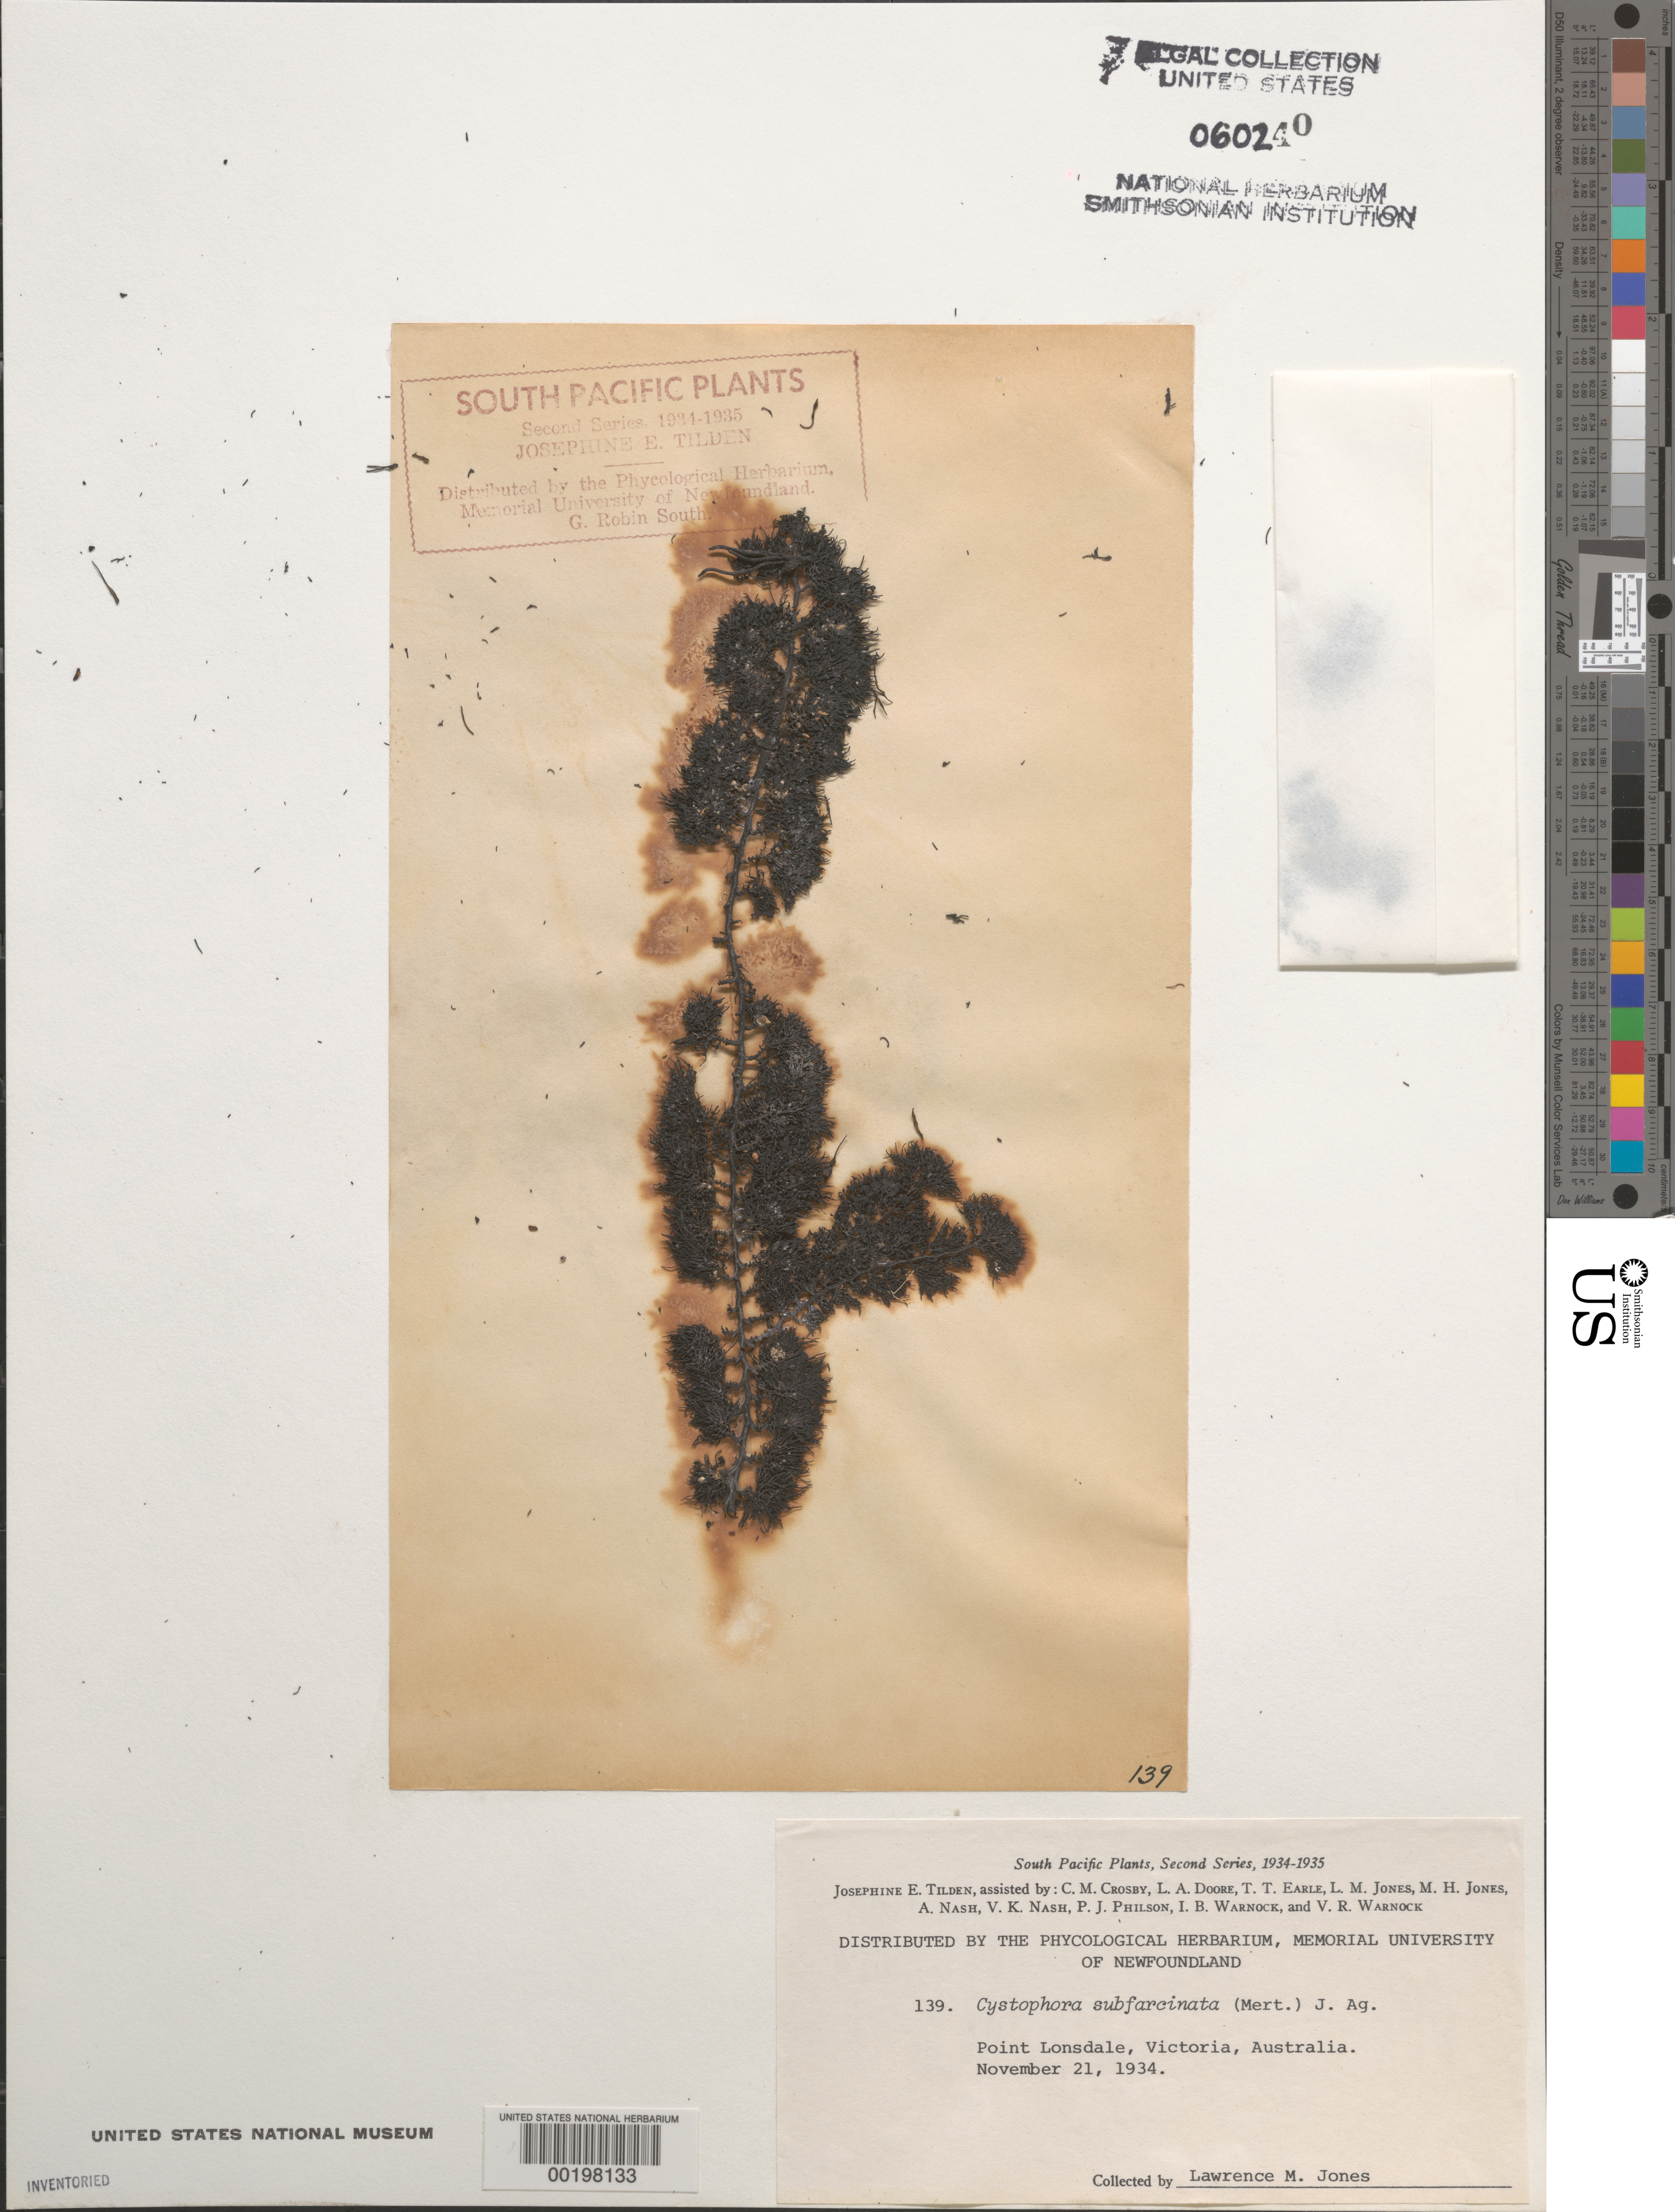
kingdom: Chromista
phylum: Ochrophyta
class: Phaeophyceae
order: Fucales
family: Sargassaceae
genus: Cystophora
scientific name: Cystophora subfarcinata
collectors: L. M. Jones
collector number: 139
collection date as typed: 21 Nov 1934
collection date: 1934-11-21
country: Australia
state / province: Victoria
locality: Point lonsdale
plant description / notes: Tilden, South Pacific Plants, Second Series, 1934-1935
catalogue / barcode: US 60240